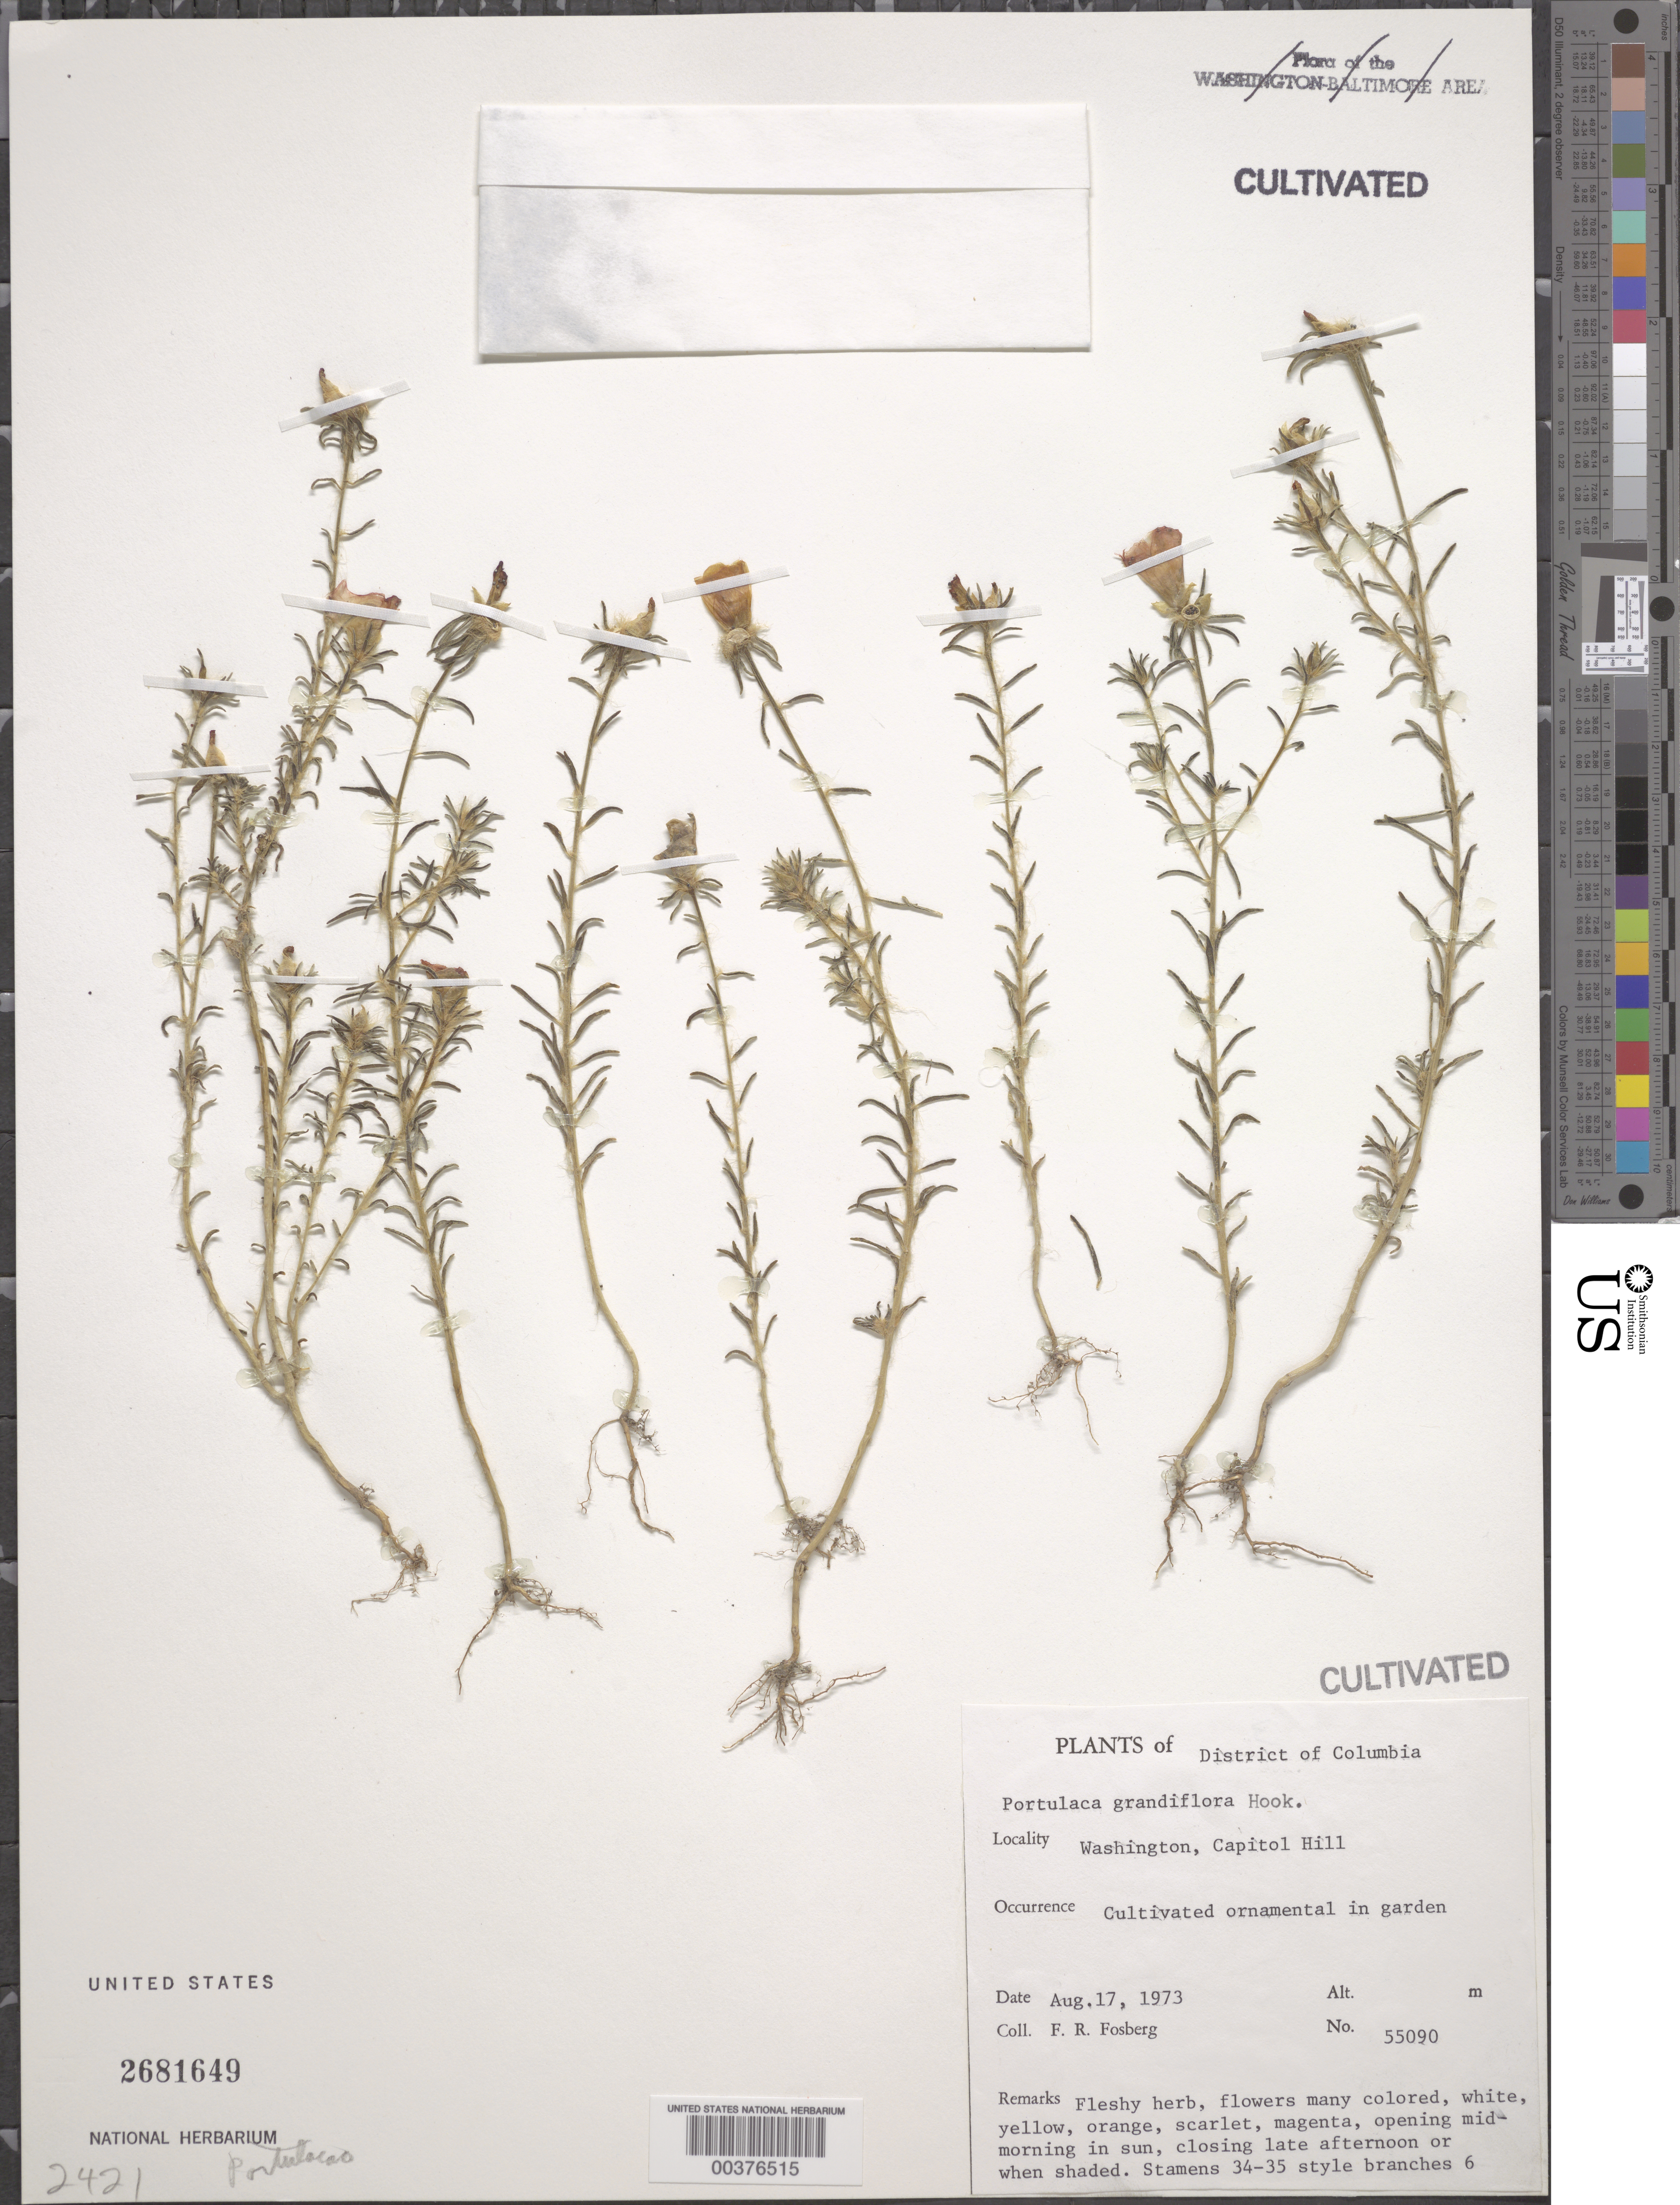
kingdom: Plantae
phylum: Tracheophyta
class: Magnoliopsida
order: Caryophyllales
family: Montiaceae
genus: Claytonia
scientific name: Claytonia caroliniana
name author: Michx.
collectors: F. R. Fosberg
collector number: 50090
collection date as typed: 17 Aug 1973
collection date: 1973-08-17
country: United States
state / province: District of Columbia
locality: Capitol Hill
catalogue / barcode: US 2681649